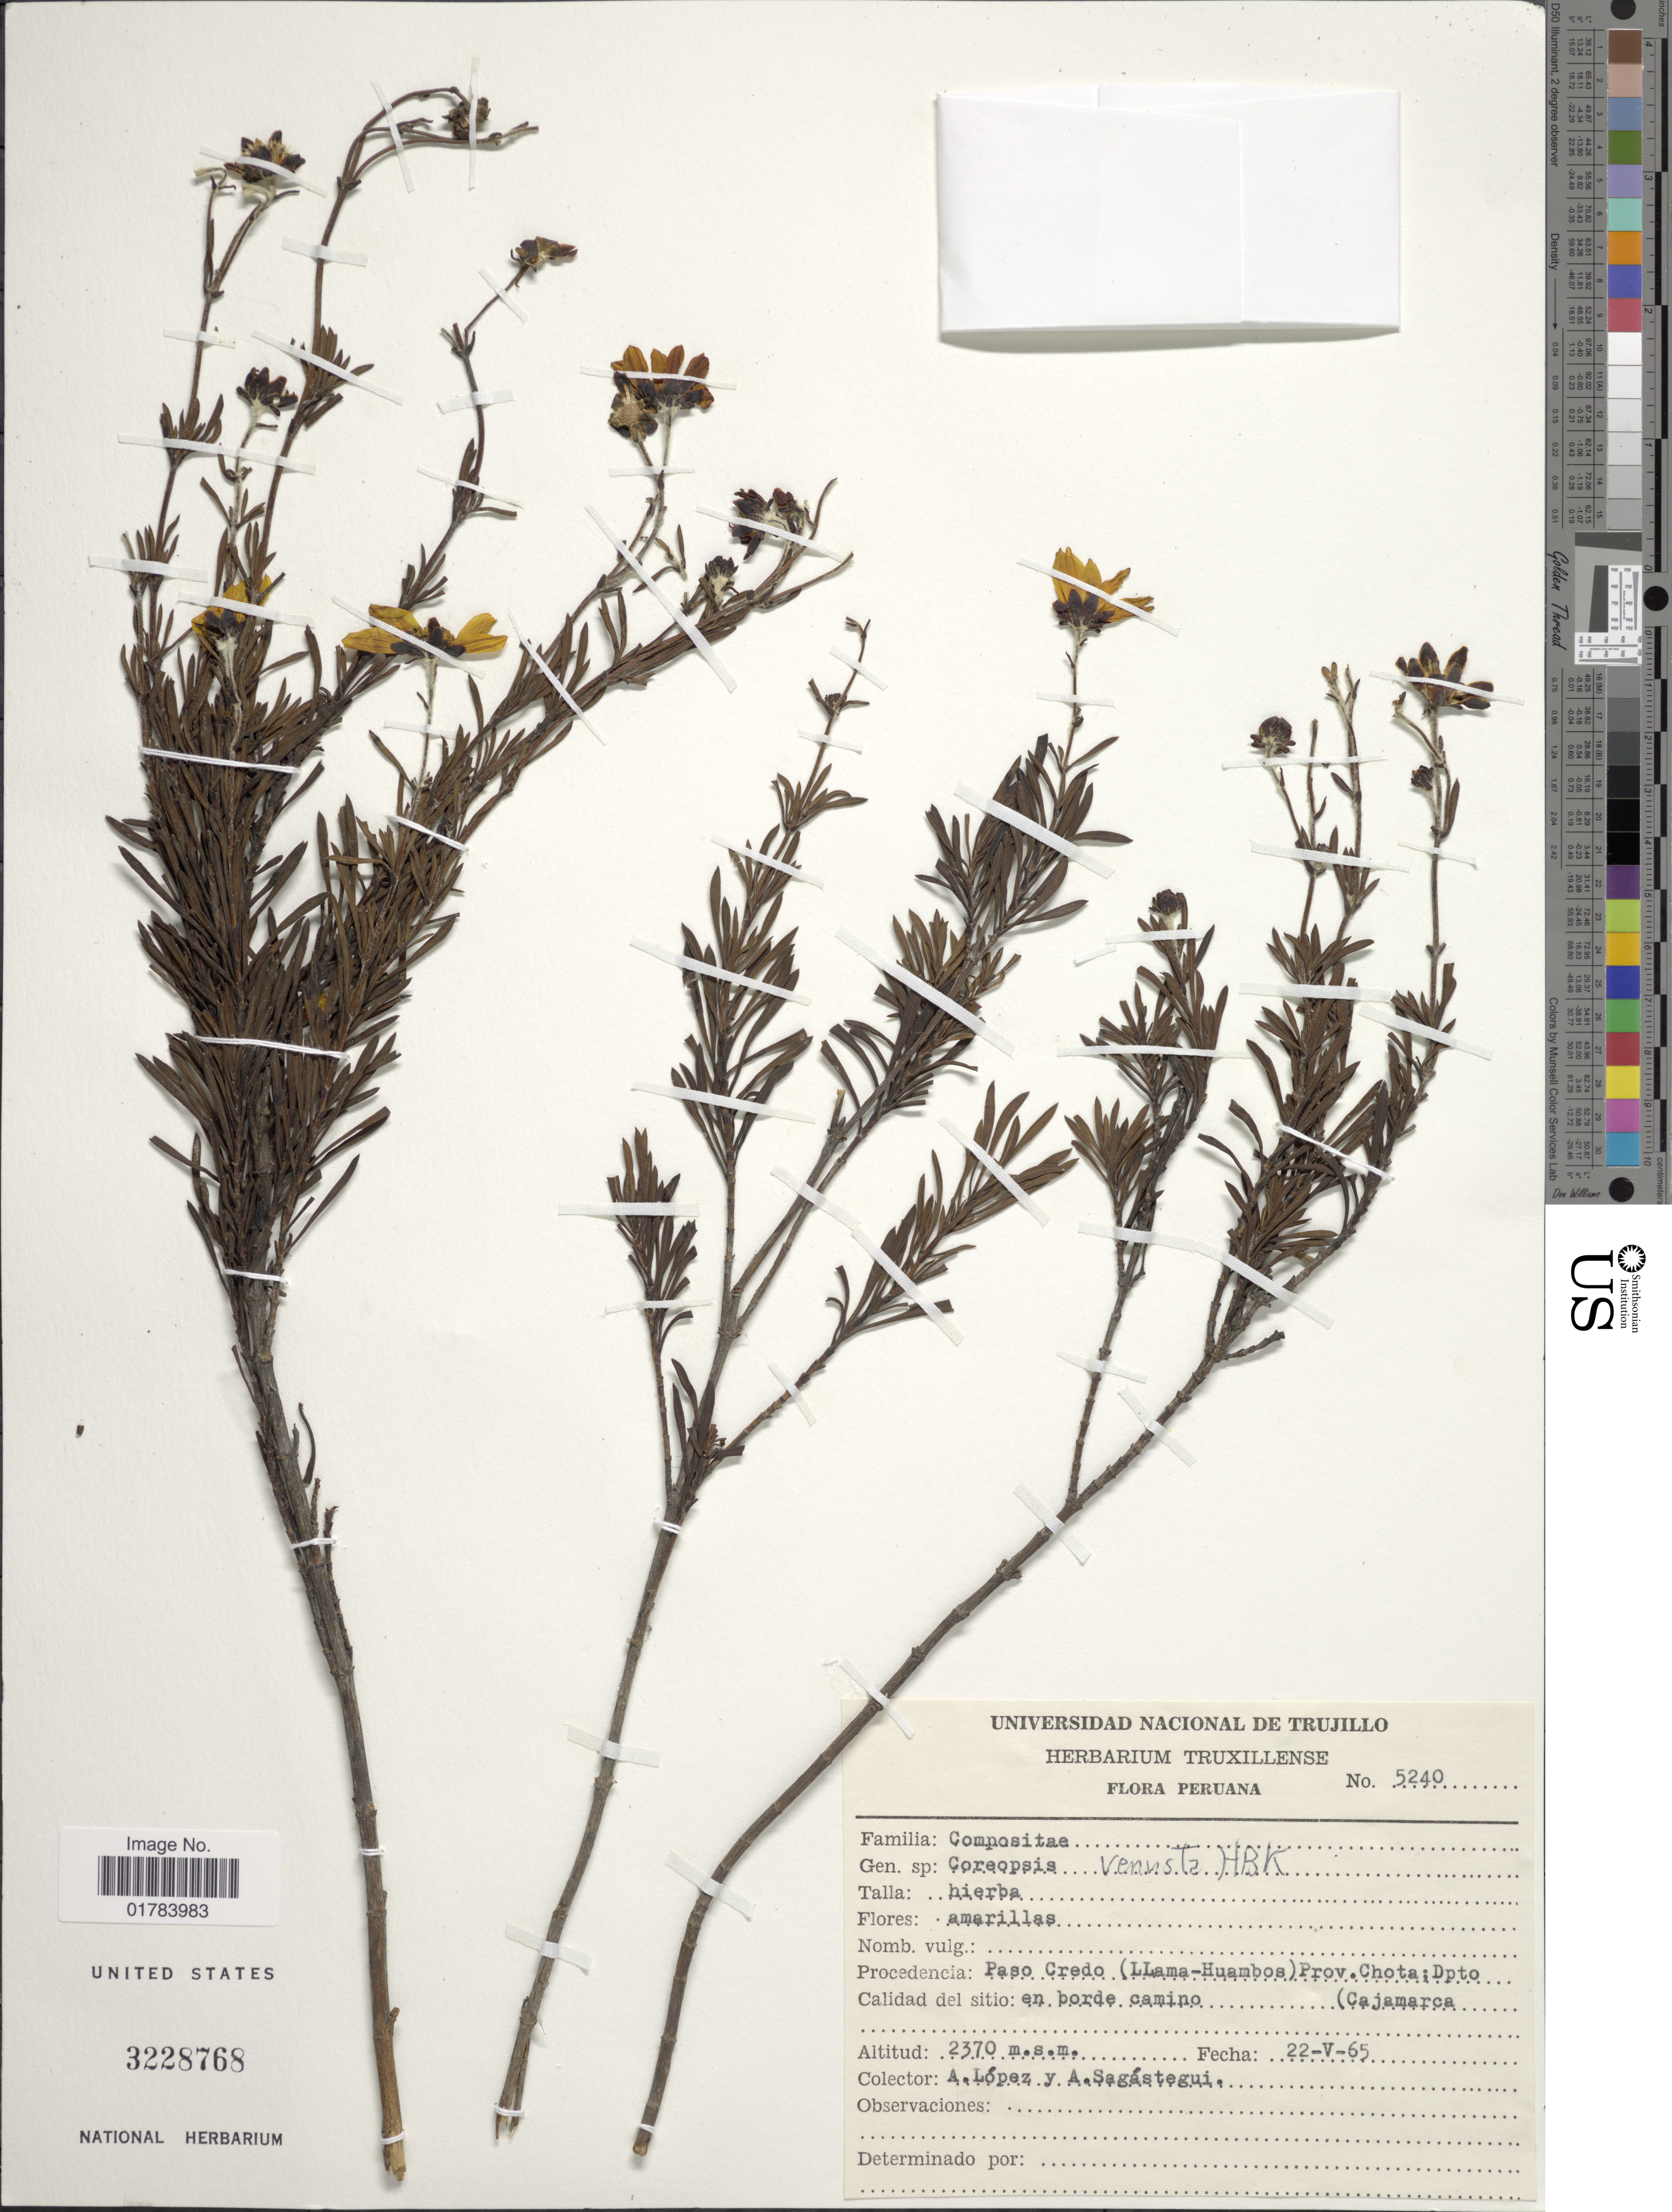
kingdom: Plantae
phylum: Tracheophyta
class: Magnoliopsida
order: Asterales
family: Asteraceae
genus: Coreopsis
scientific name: Coreopsis venusta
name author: Kunth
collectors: A. López & A. Sagástegui A.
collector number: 5240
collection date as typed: Transcribed d/m/y: 22/5/65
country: Peru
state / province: Cajamarca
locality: Procedencia: Paso Credo (Llama-Huambos) Prov. Chota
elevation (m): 2370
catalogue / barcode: US 3228768